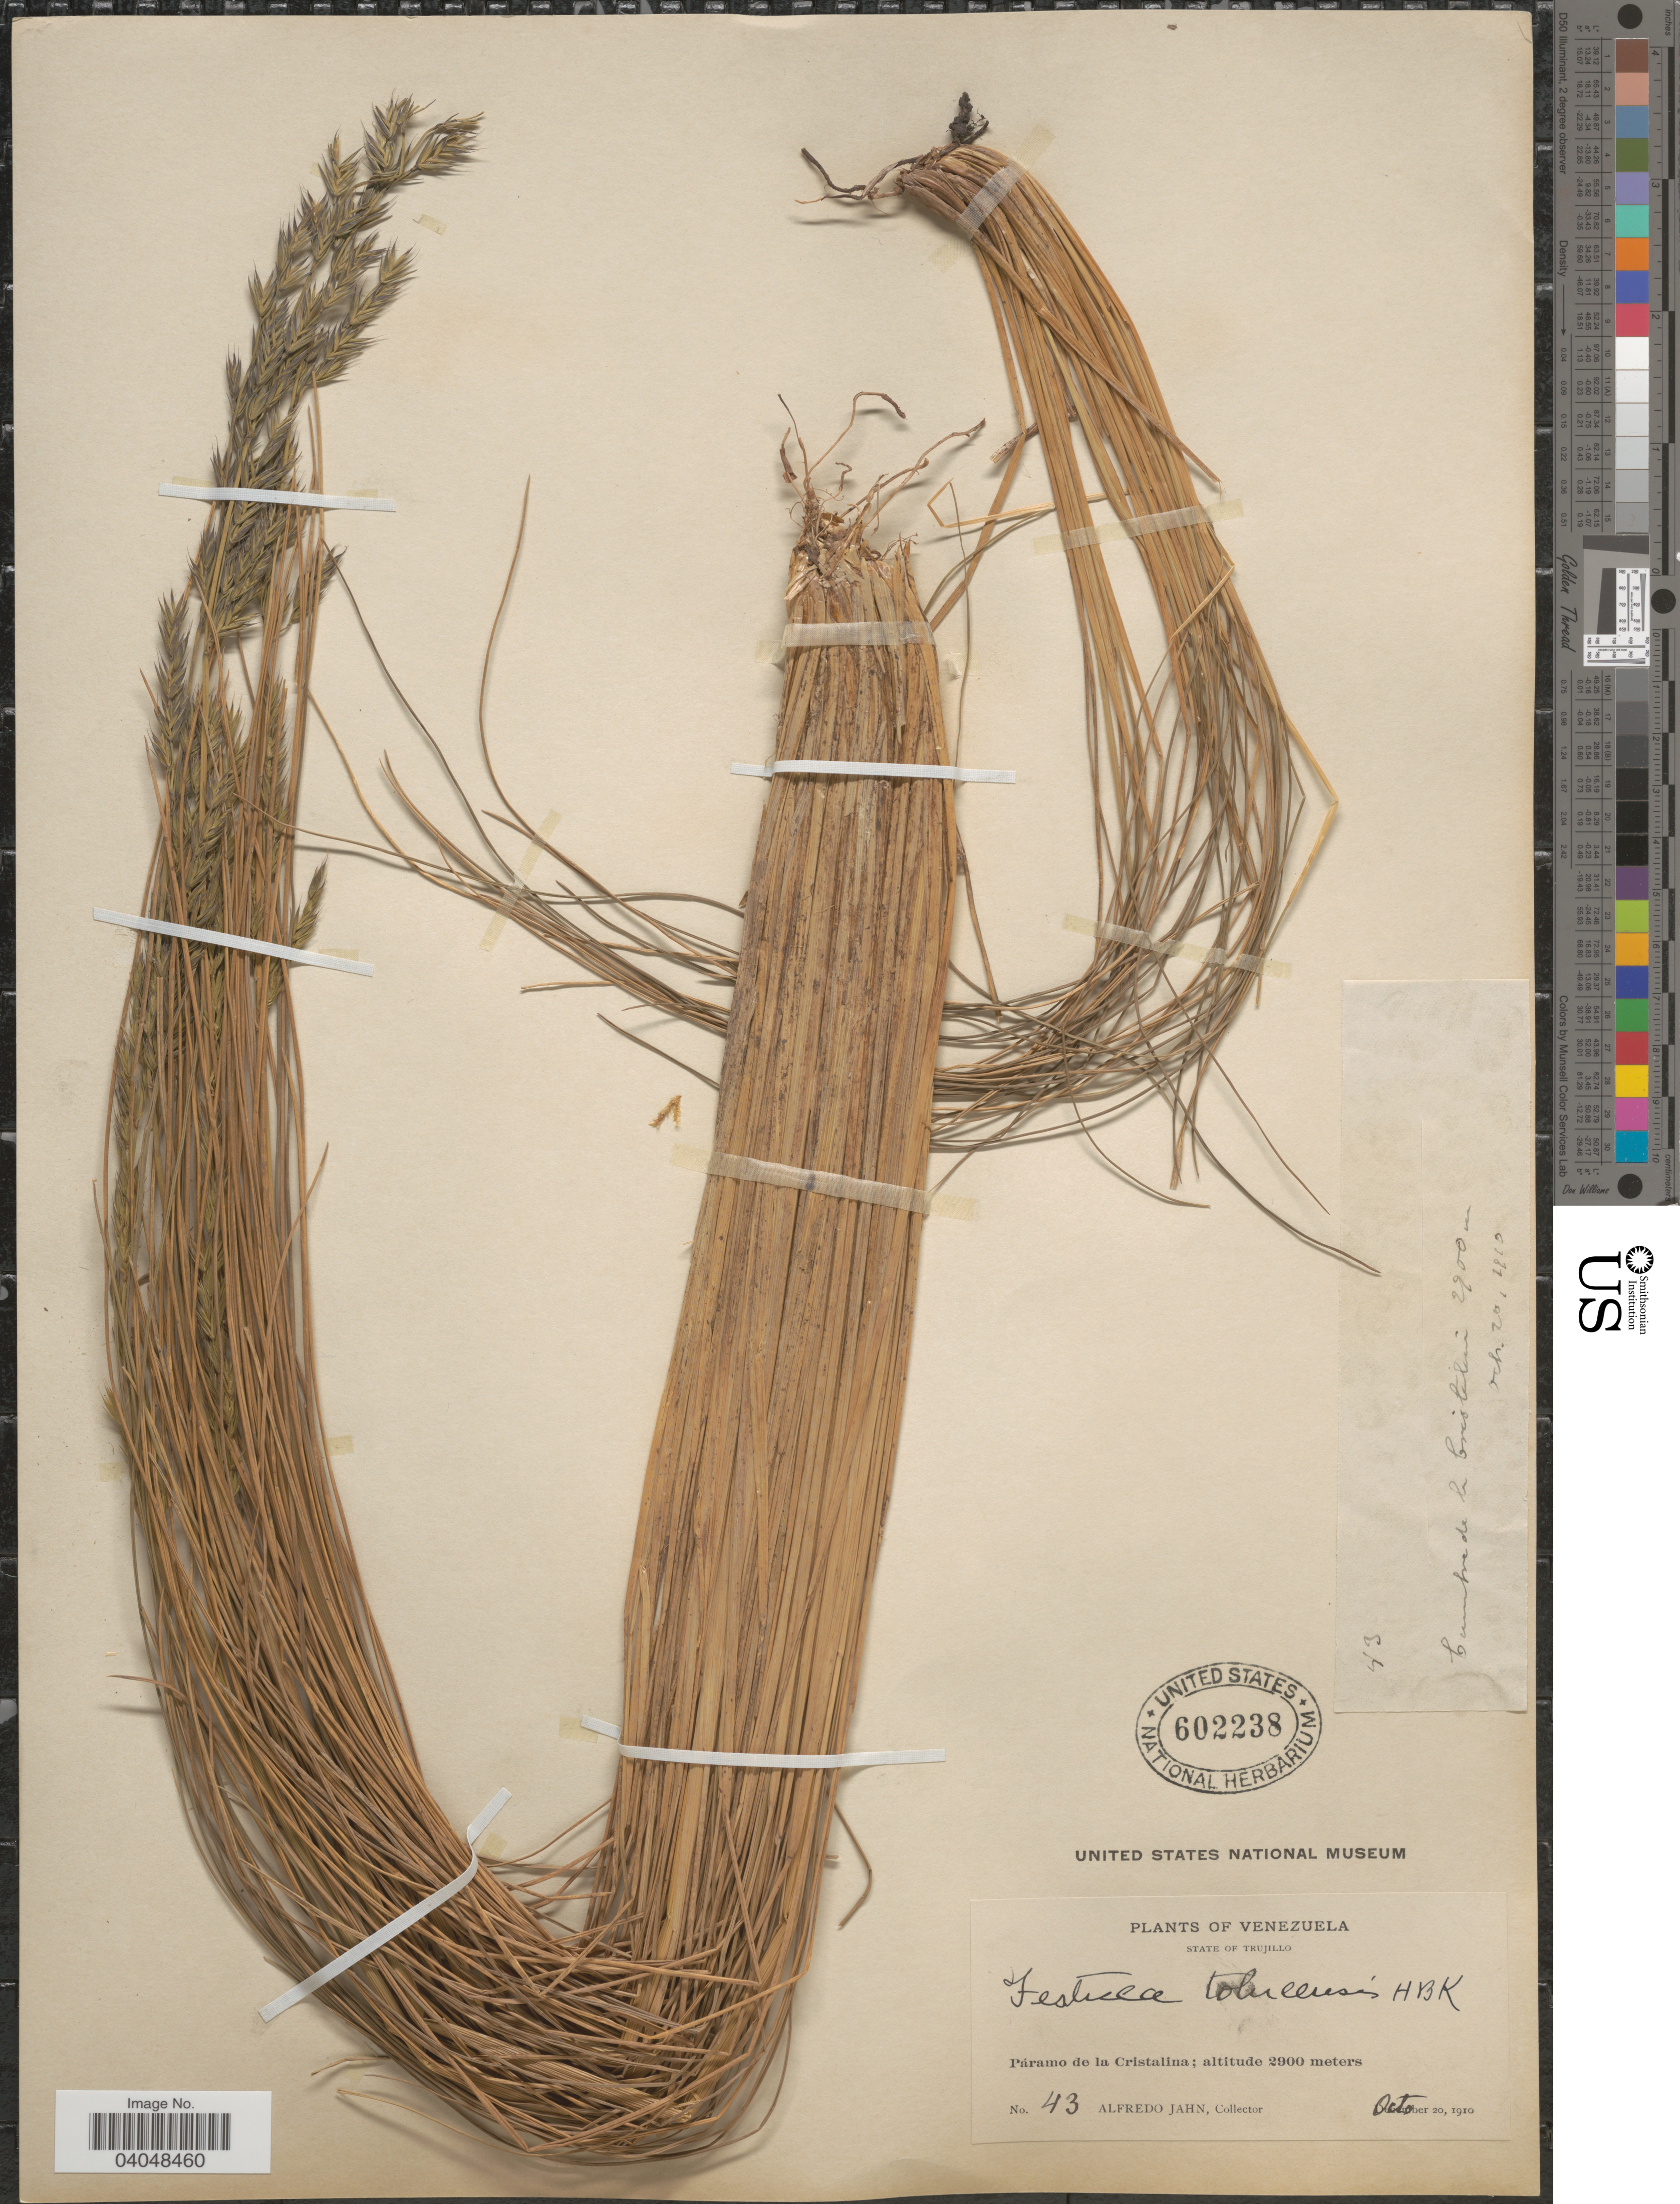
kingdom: Plantae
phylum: Tracheophyta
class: Liliopsida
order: Poales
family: Poaceae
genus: Festuca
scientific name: Festuca tolucensis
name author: Kunth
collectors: A. Jahn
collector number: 43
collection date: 1910-10-20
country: Venezuela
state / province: Trujillo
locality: Páramo de la Cristalina.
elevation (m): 2900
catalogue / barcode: US 602238